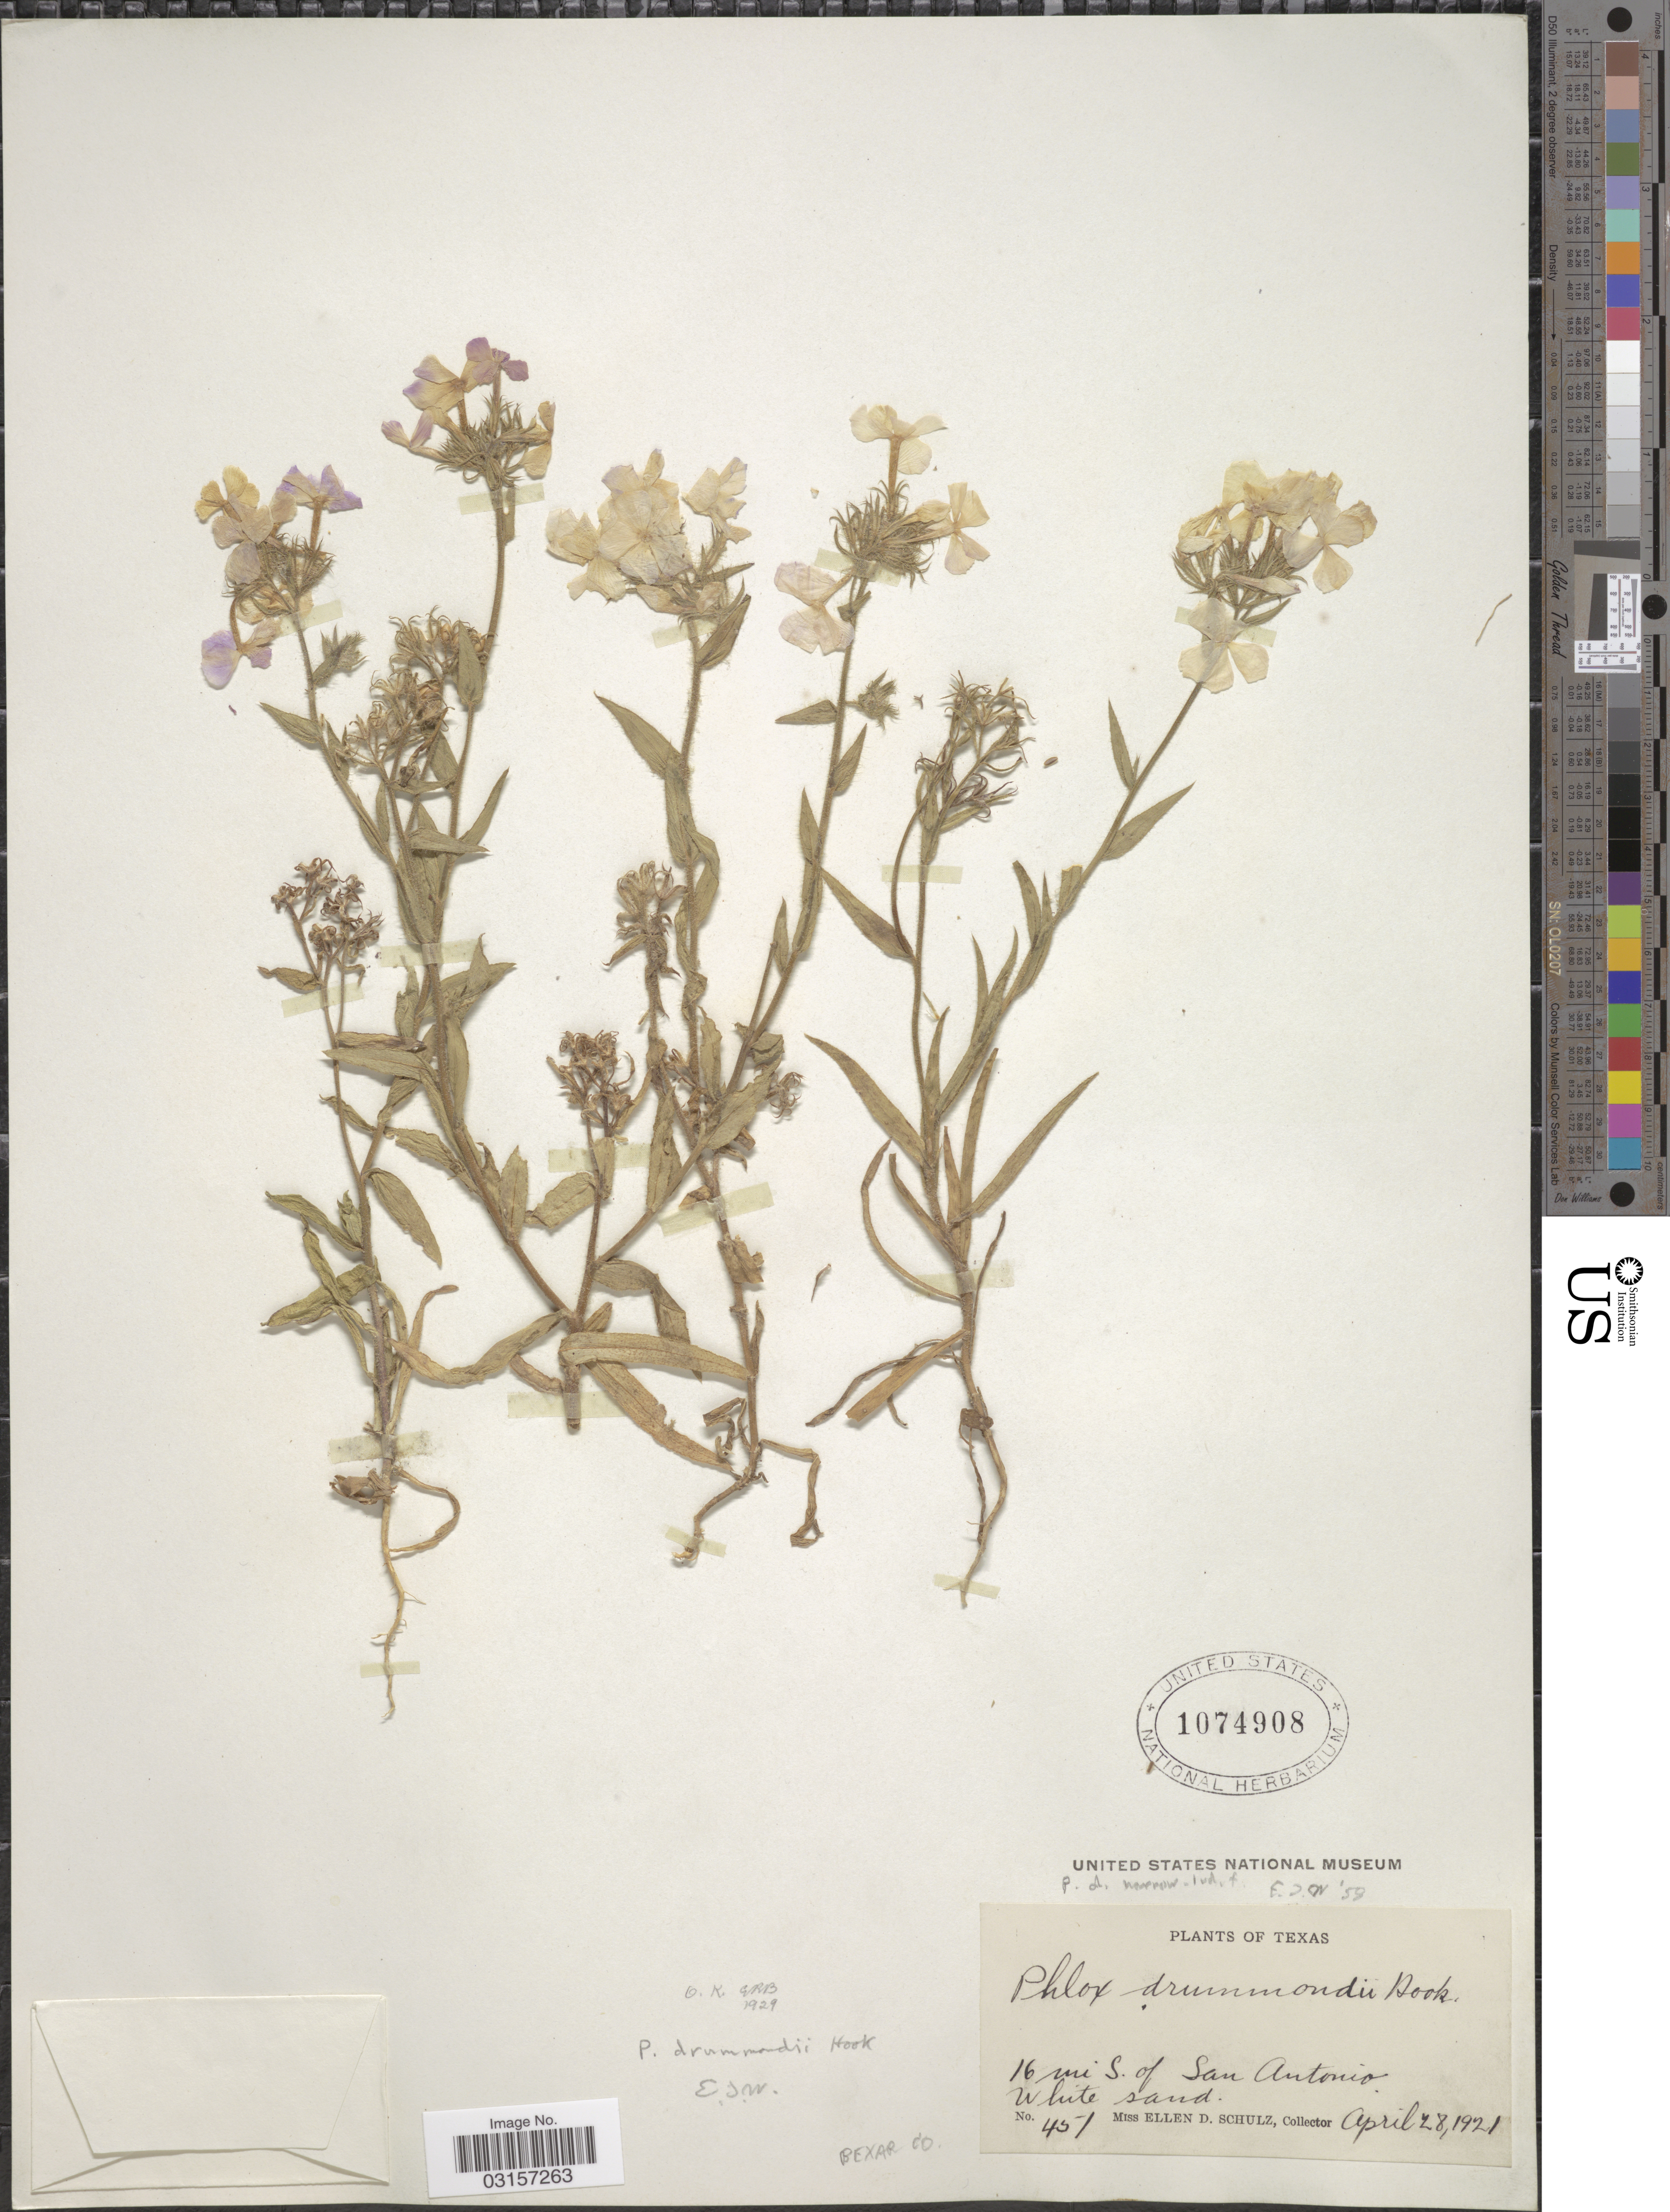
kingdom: Plantae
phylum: Tracheophyta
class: Magnoliopsida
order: Ericales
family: Polemoniaceae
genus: Phlox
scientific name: Phlox drummondii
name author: Hook.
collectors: E. D. Schulz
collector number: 45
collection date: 1921-04-28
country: United States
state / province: Texas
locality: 16 mi. S. of San Antonio, Bexar Co.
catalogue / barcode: US 1074908